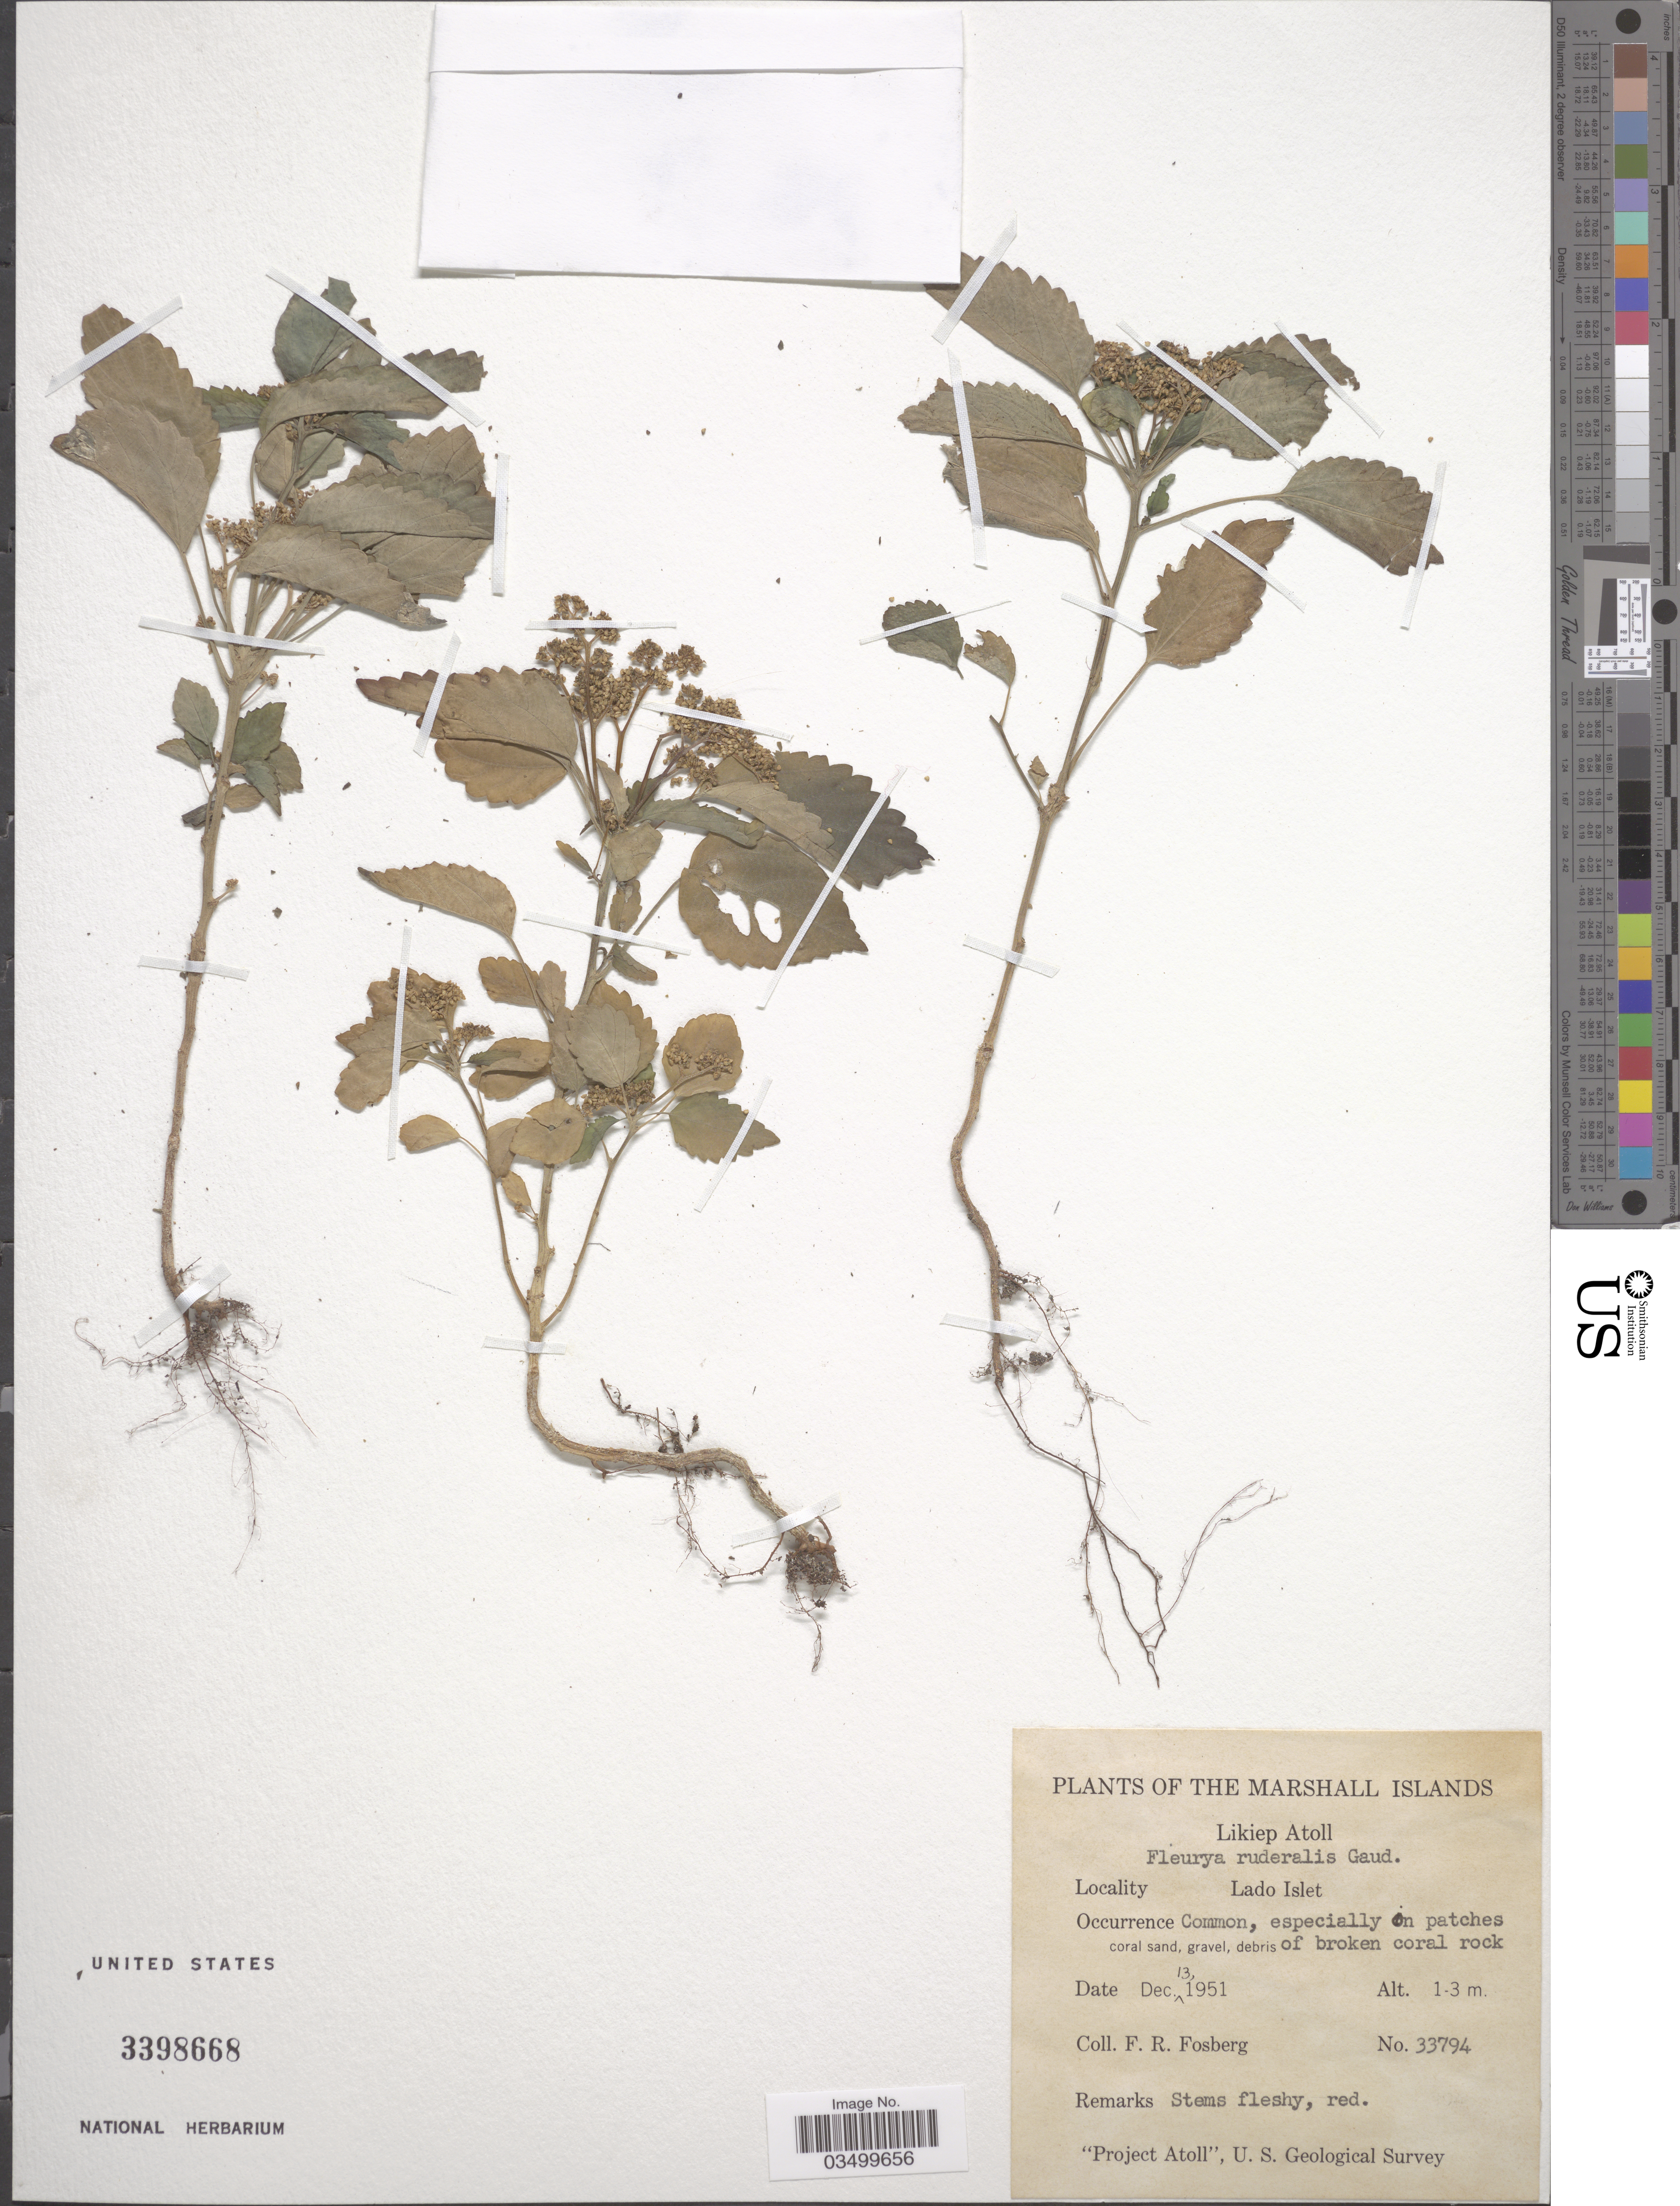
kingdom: Plantae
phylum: Tracheophyta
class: Magnoliopsida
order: Rosales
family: Urticaceae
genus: Laportea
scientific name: Laportea ruderalis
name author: (G. Forst.) Chew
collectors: F. R. Fosberg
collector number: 33794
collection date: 1951-12-13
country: Marshall Islands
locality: Likiep Atoll. Lado Islet.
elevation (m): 1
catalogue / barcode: US 3398668